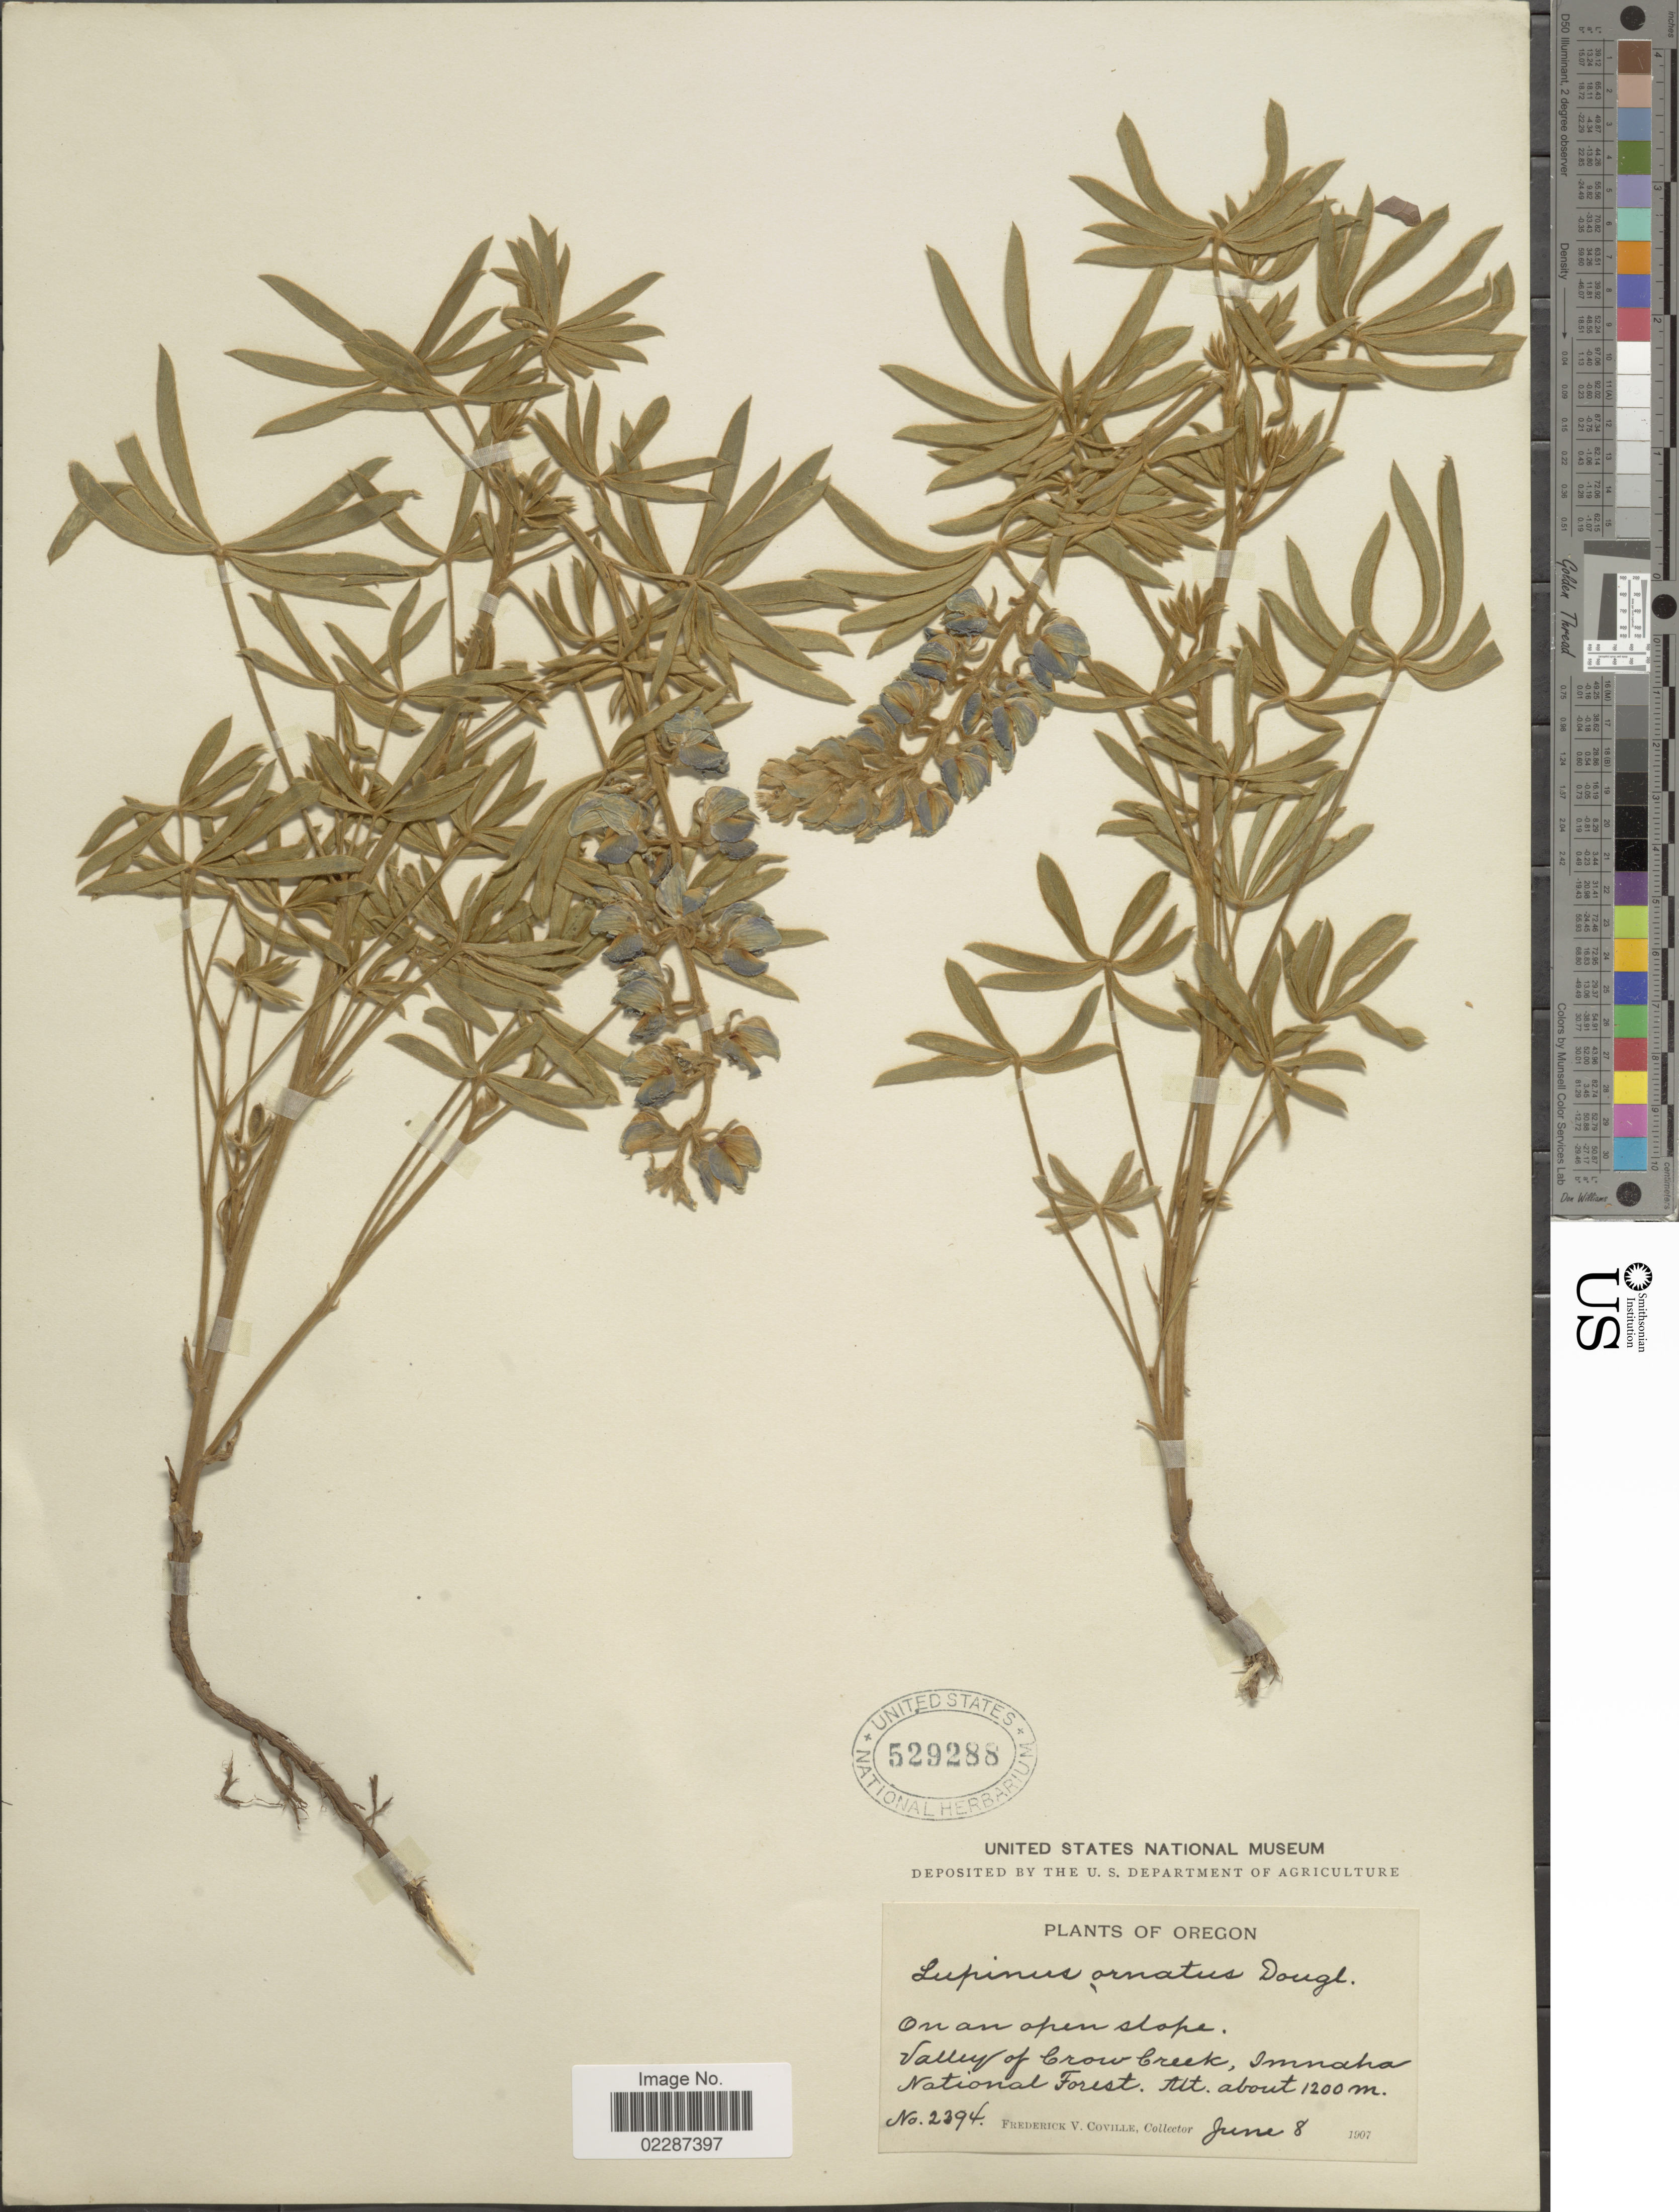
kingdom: Plantae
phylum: Tracheophyta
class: Magnoliopsida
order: Fabales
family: Fabaceae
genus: Lupinus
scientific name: Lupinus sericeus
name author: Pursh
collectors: F. V. Coville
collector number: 2394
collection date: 1907-06-08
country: United States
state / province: Oregon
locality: Valley of Crow Creek, Imnaha National Forest Mt.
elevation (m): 1200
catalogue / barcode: US 529288